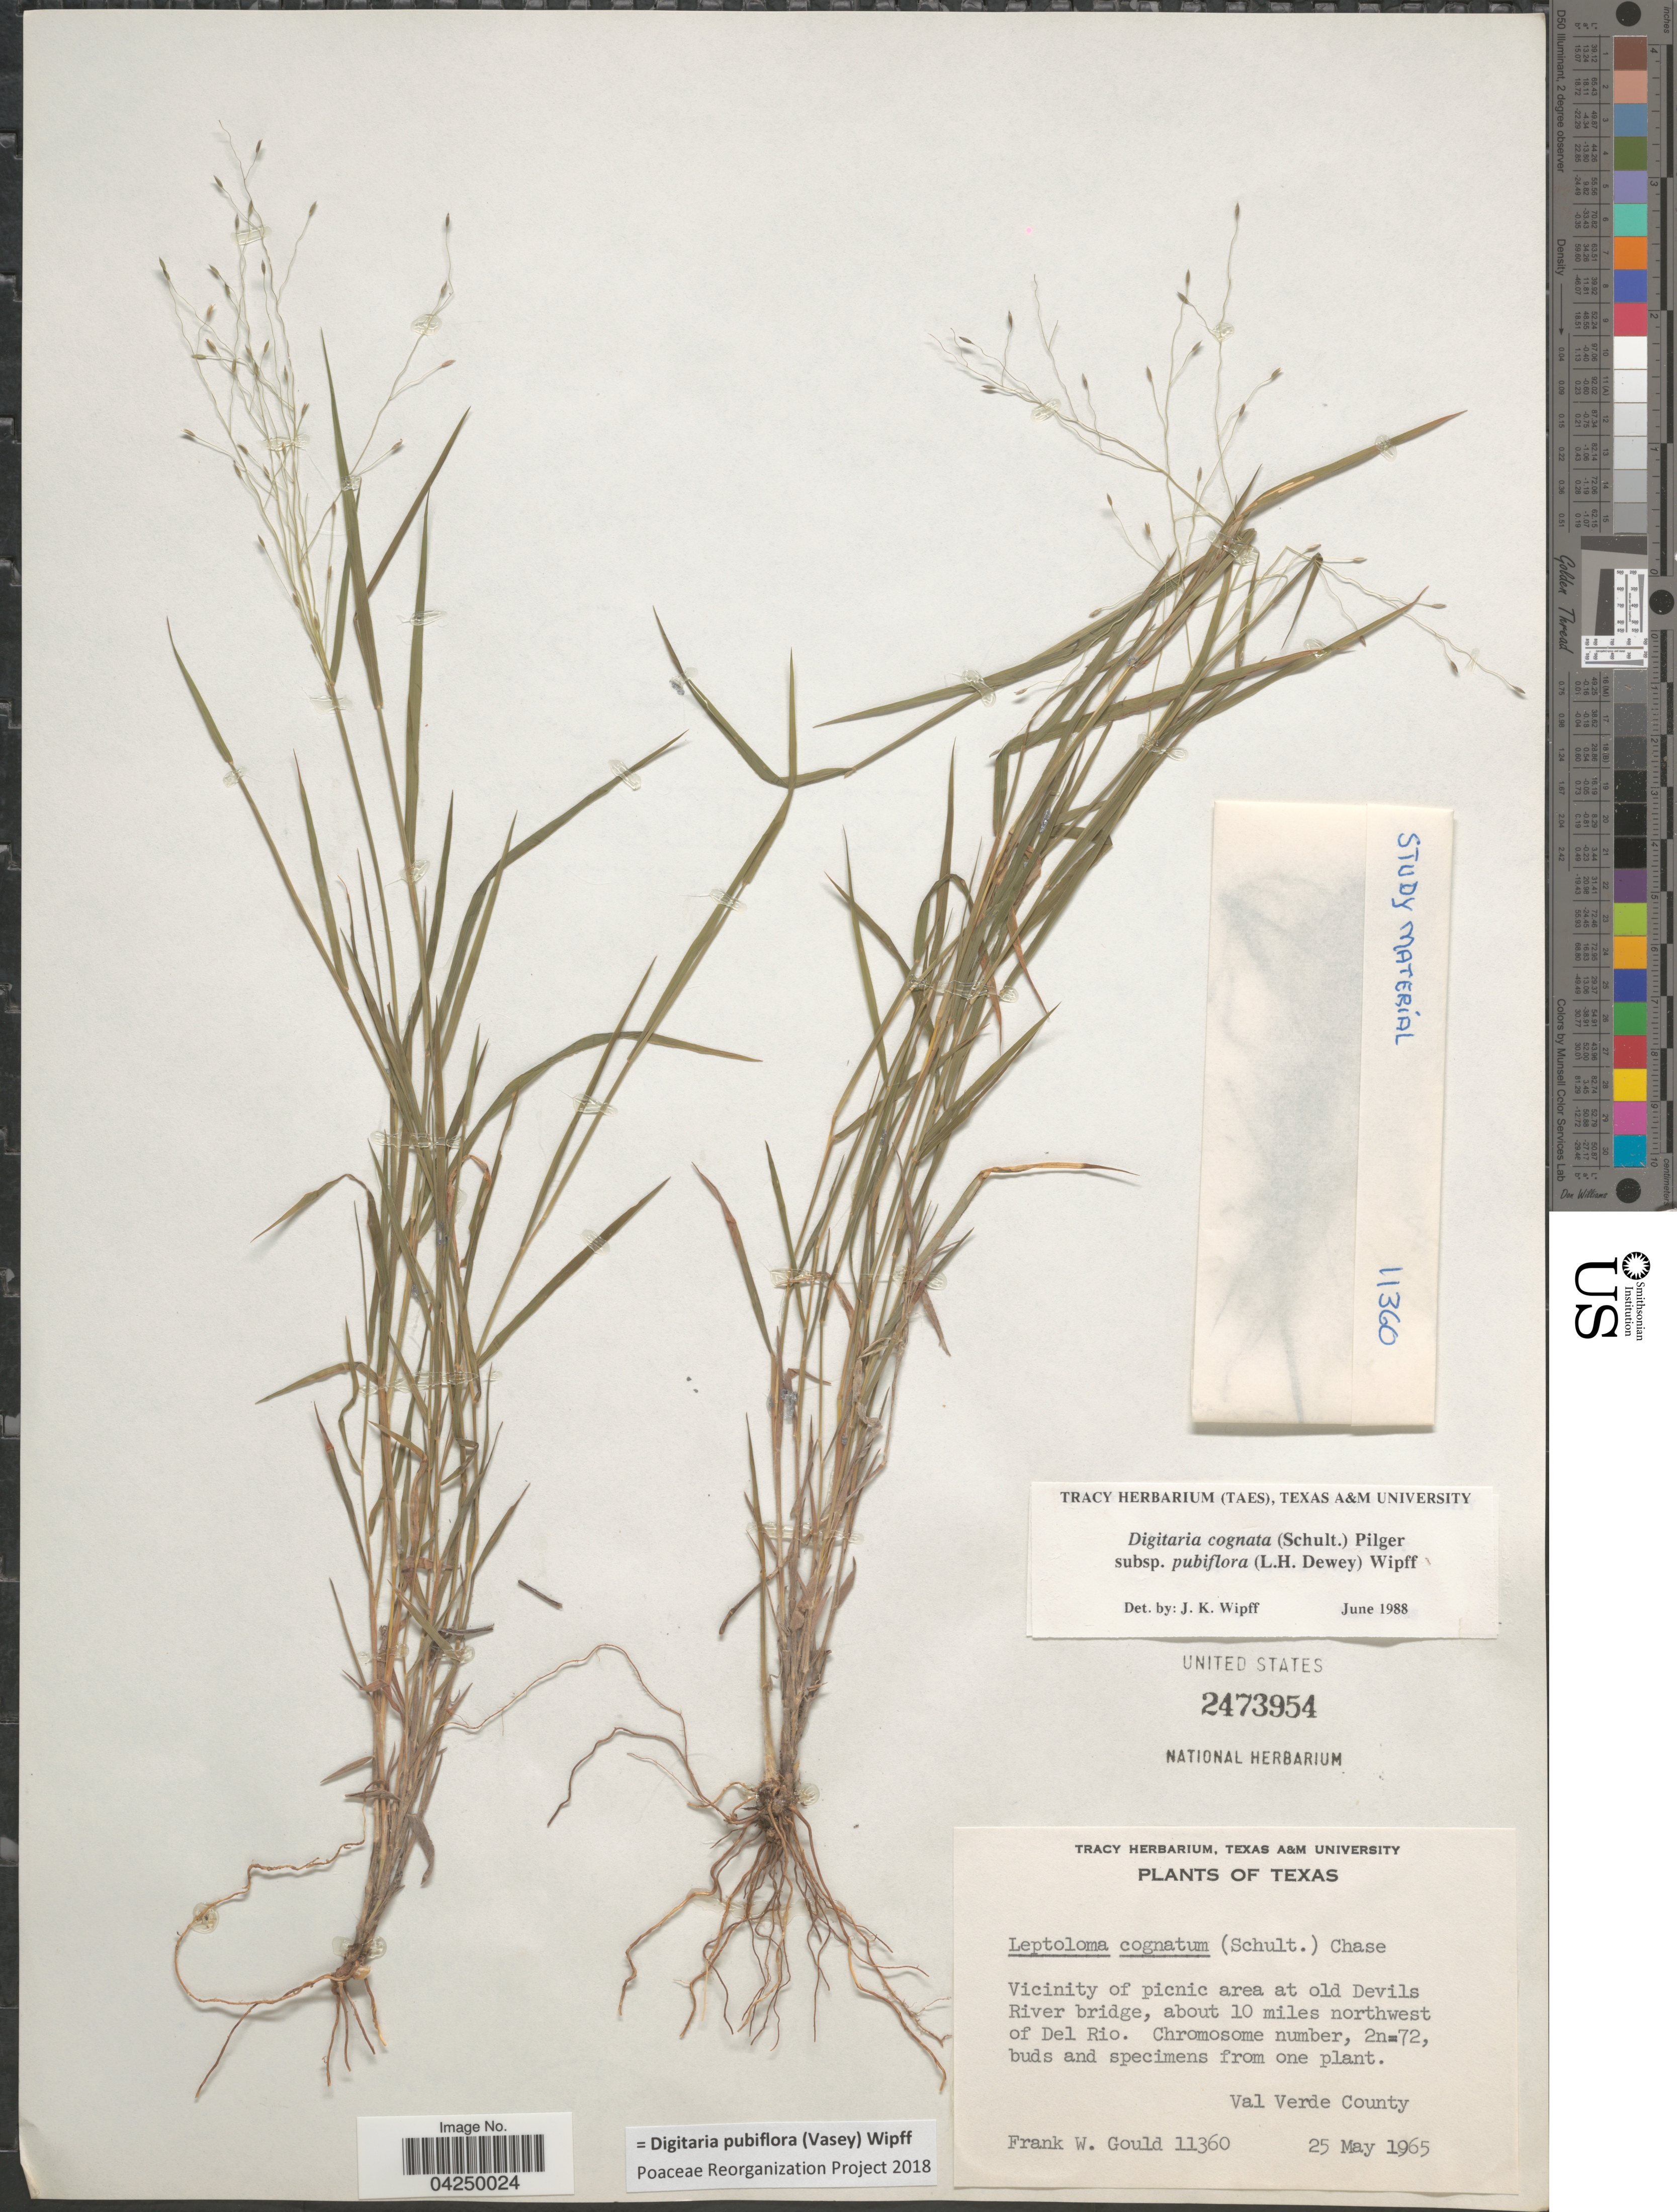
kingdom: Plantae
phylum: Tracheophyta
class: Liliopsida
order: Poales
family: Poaceae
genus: Digitaria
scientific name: Digitaria pubiflora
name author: (Vasey) Wipff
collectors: F. W. Gould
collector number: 11360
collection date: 1965-05-25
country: United States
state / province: Texas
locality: Vicinity of picnic area at old Devils River bridge, about 10 miles northwest of Del Rio. Val Verde County.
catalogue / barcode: US 2473954